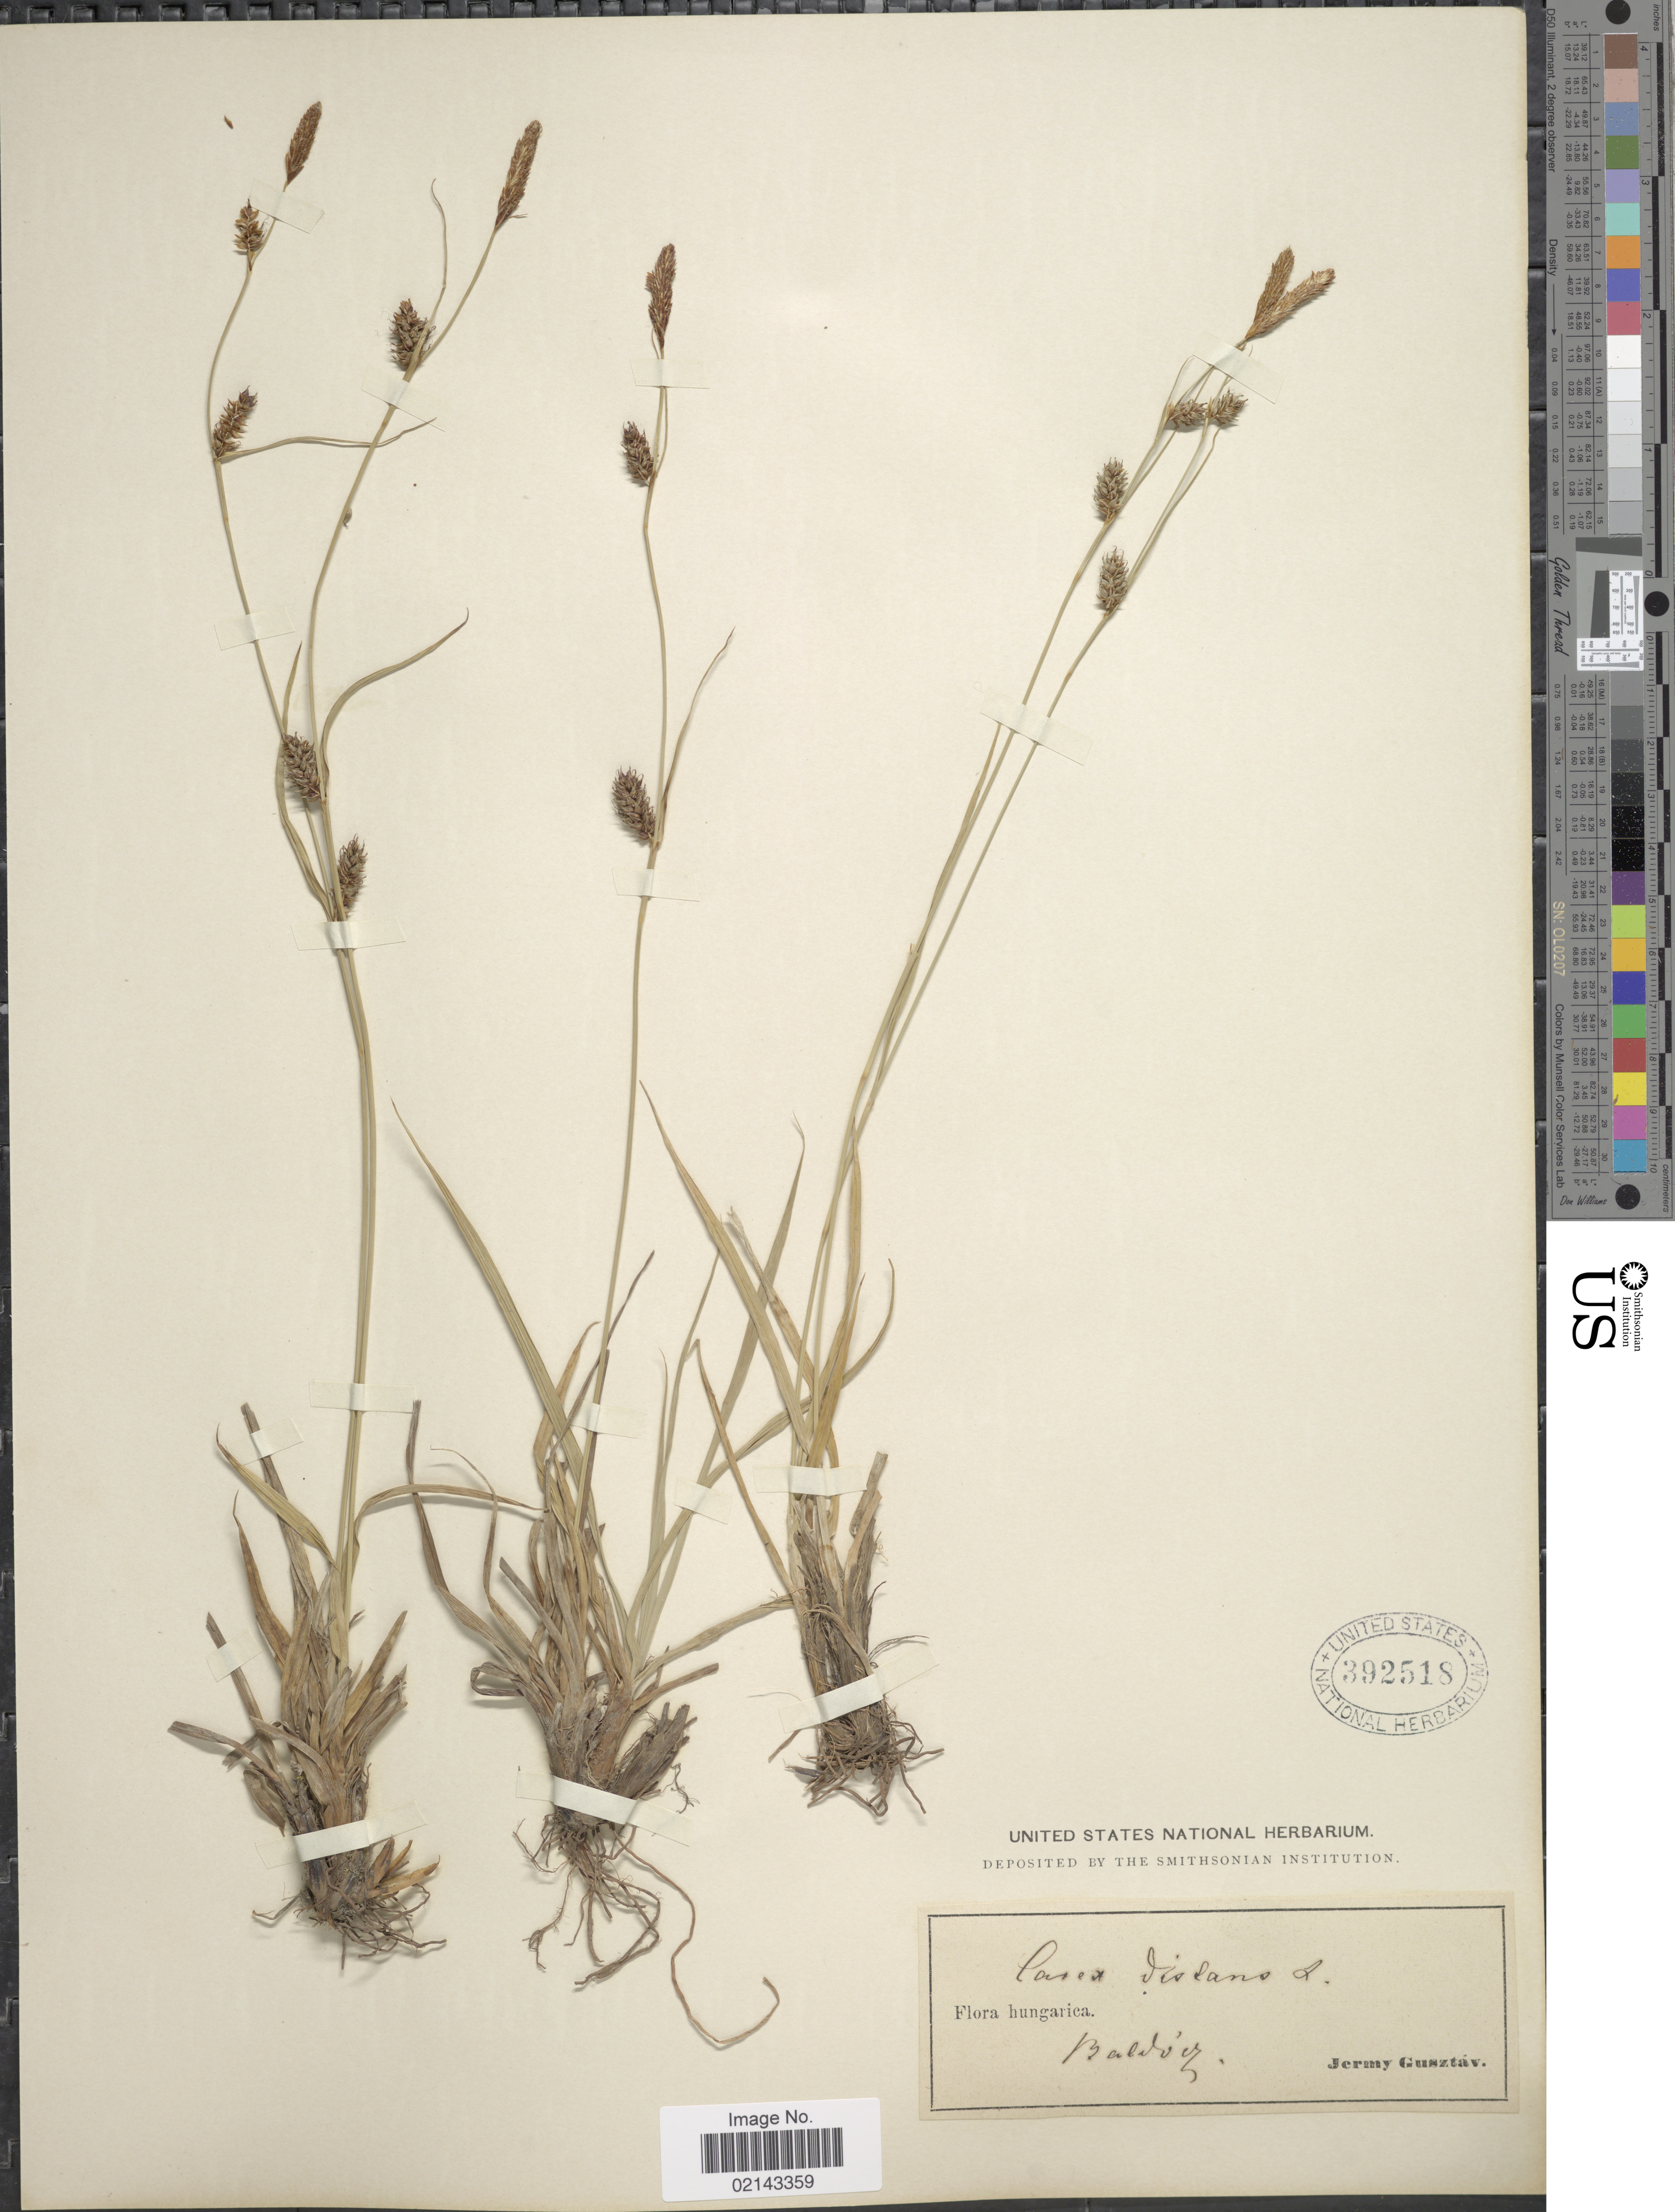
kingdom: Plantae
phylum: Tracheophyta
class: Liliopsida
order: Poales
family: Cyperaceae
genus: Carex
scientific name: Carex distans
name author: L.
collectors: G. Jermy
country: Hungary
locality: Baldvez [interpreted]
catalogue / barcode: US 392518